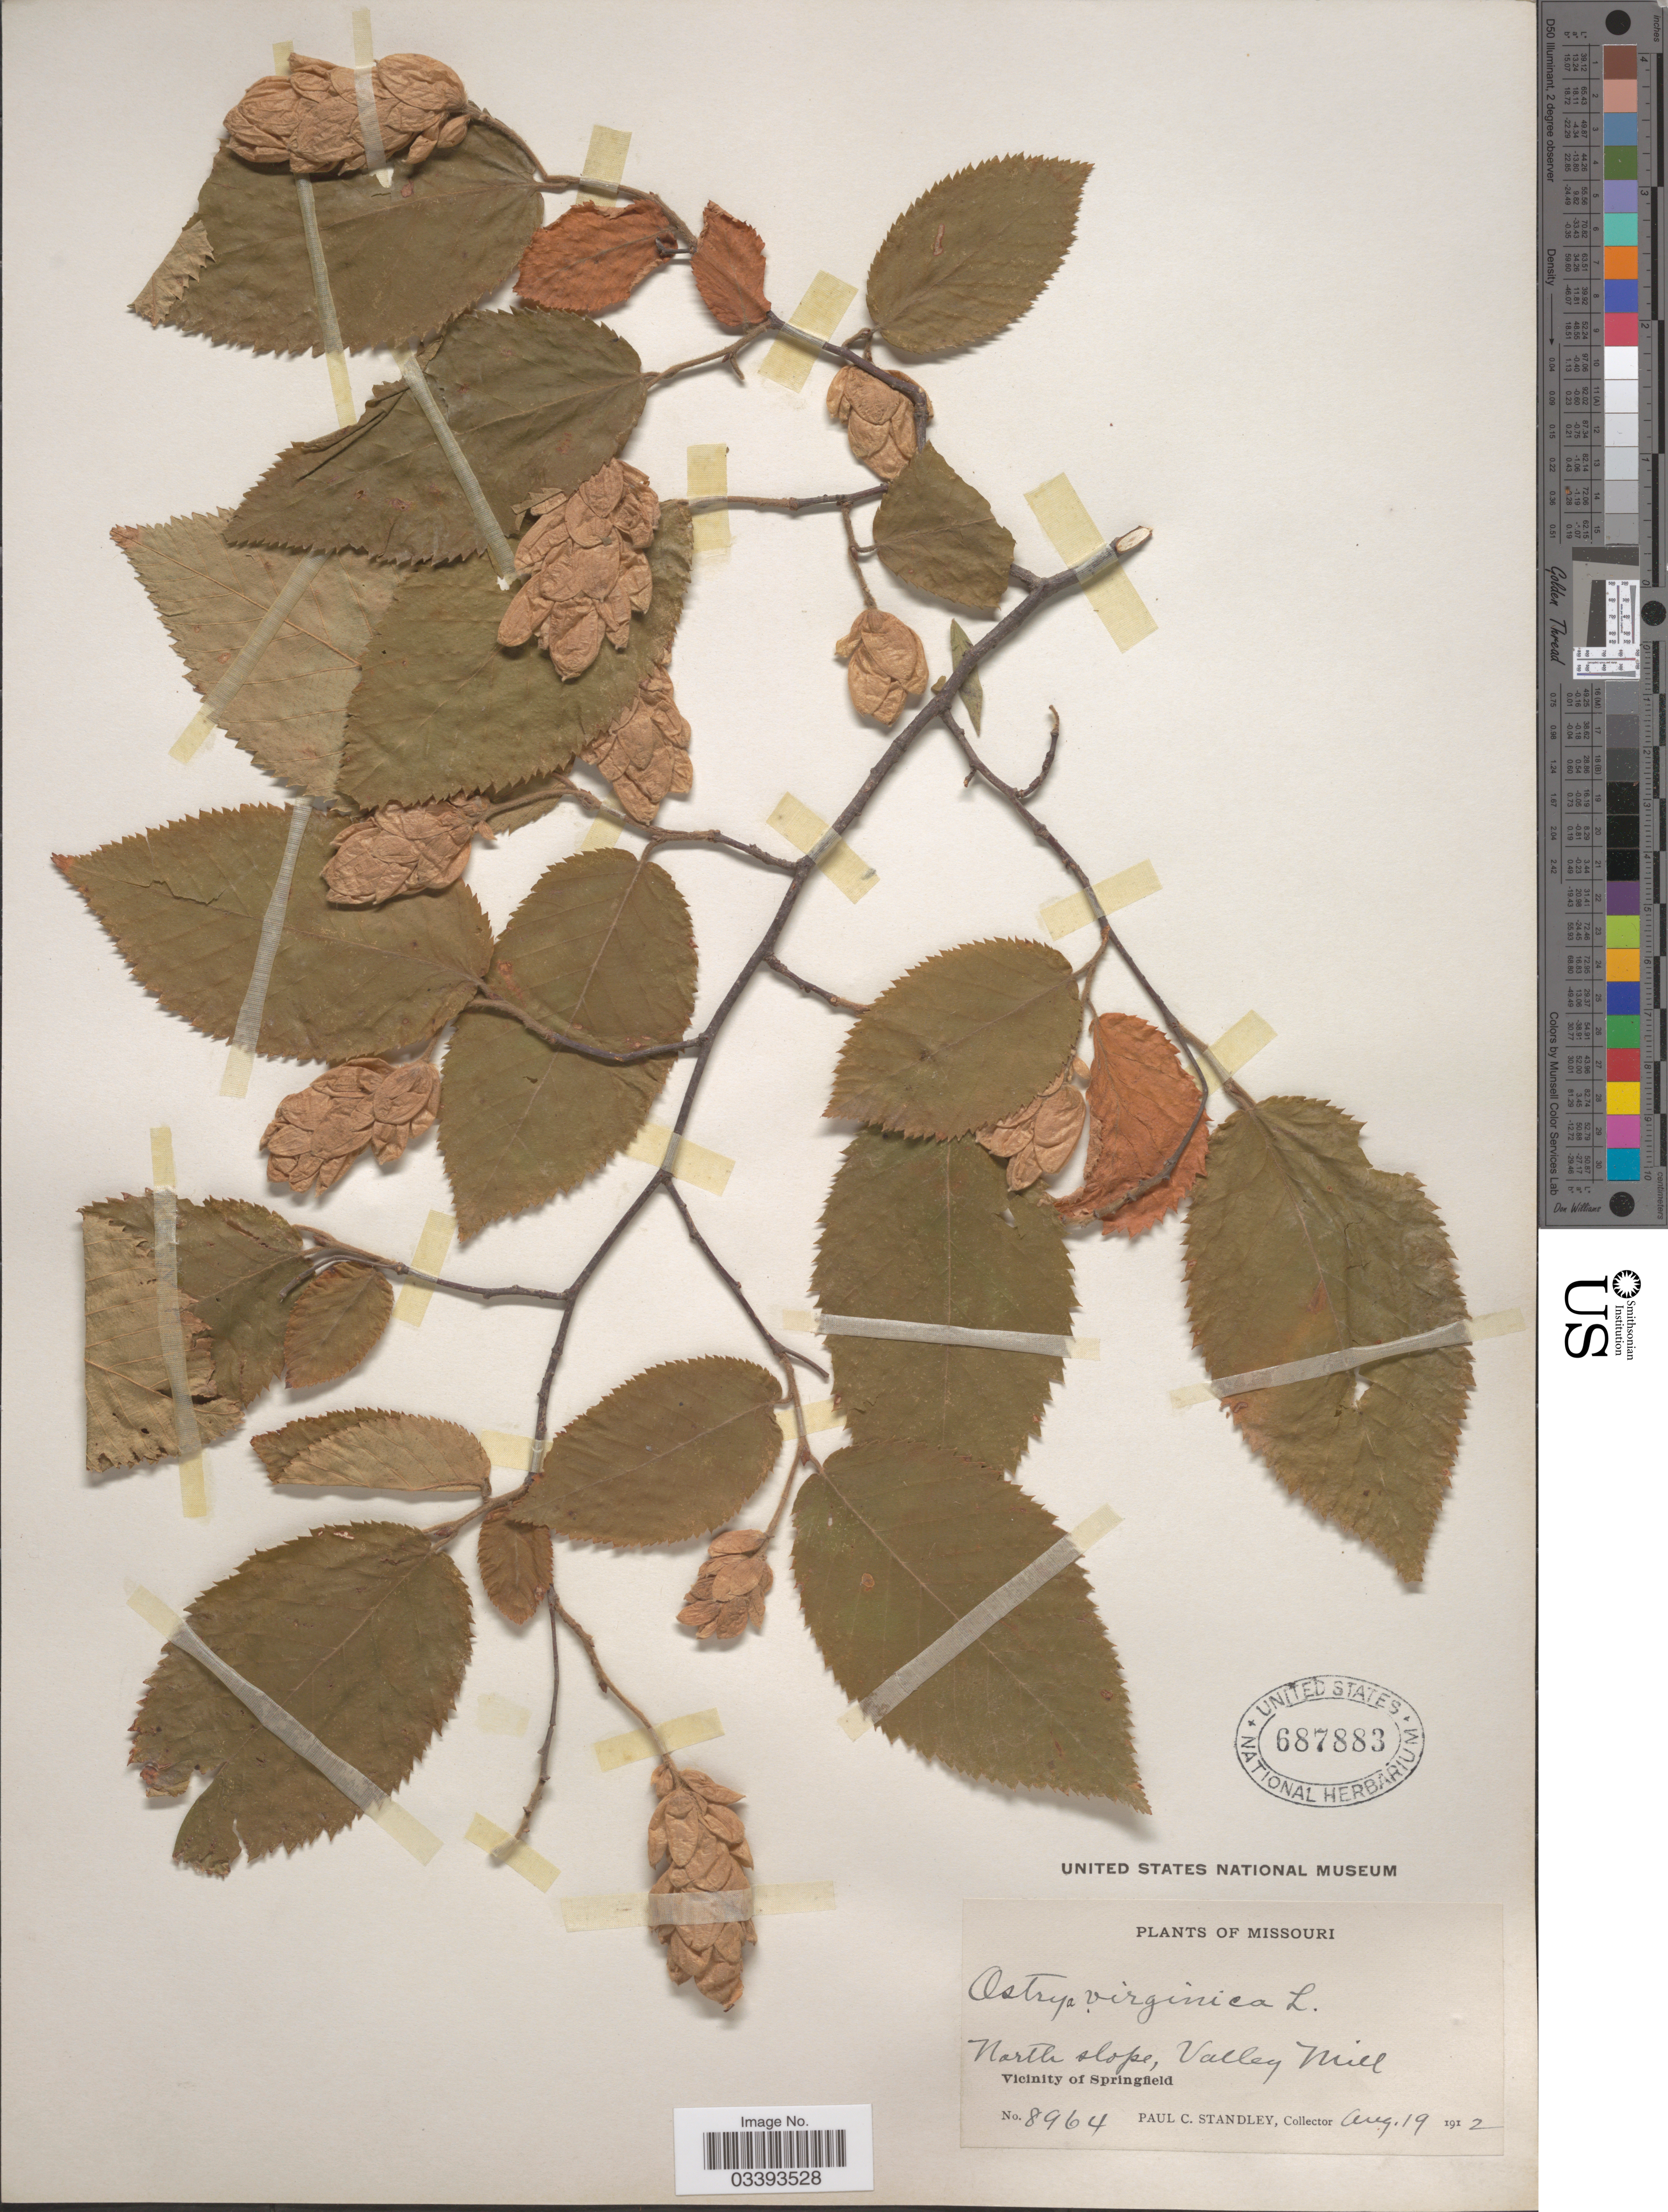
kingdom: Plantae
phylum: Tracheophyta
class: Magnoliopsida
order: Fagales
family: Betulaceae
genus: Ostrya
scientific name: Ostrya virginiana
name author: (Mill.) K. Koch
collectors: P. C. Standley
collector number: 8964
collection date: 1912-08-19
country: United States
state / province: Missouri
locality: North slope, Valley Mill. Vicinity of Springfield.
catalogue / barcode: US 687883